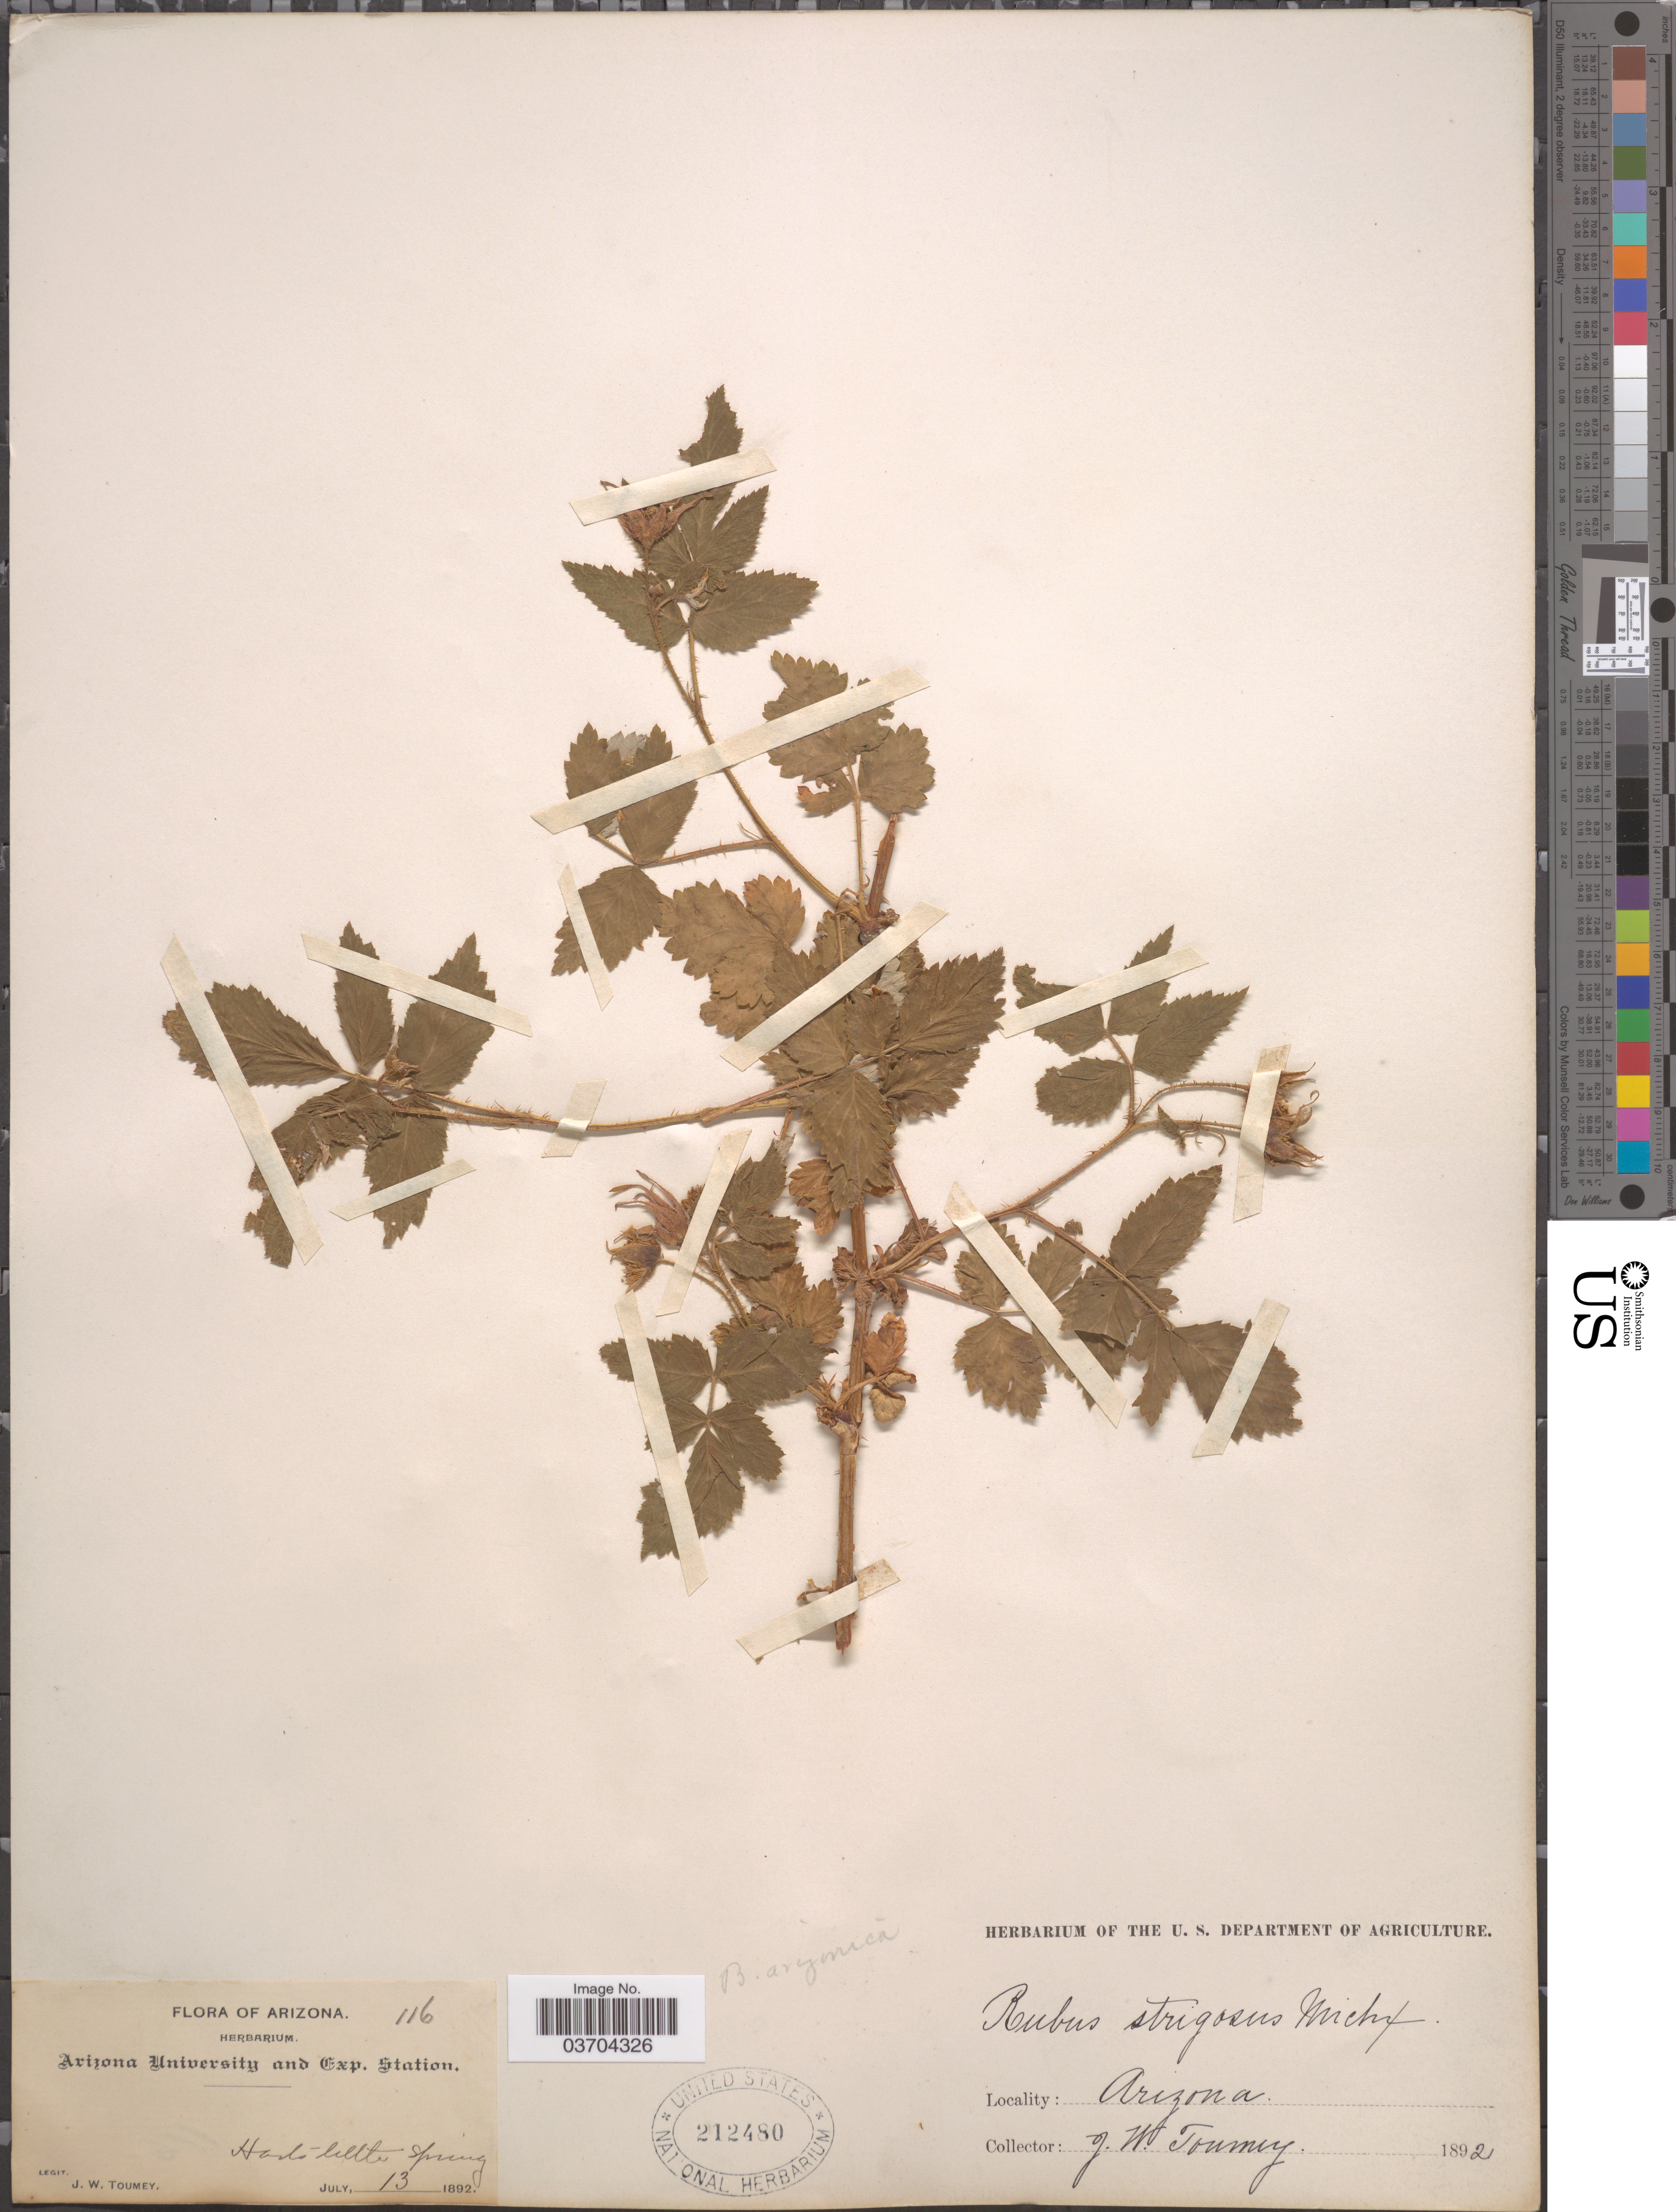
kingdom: Plantae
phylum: Tracheophyta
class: Magnoliopsida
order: Rosales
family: Rosaceae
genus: Rubus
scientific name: Rubus arizonicus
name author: (Greene) Rydb.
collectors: J. W. Toumey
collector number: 116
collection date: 1892-07-13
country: United States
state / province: Arizona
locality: Harts Little Spring.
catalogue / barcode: US 212480